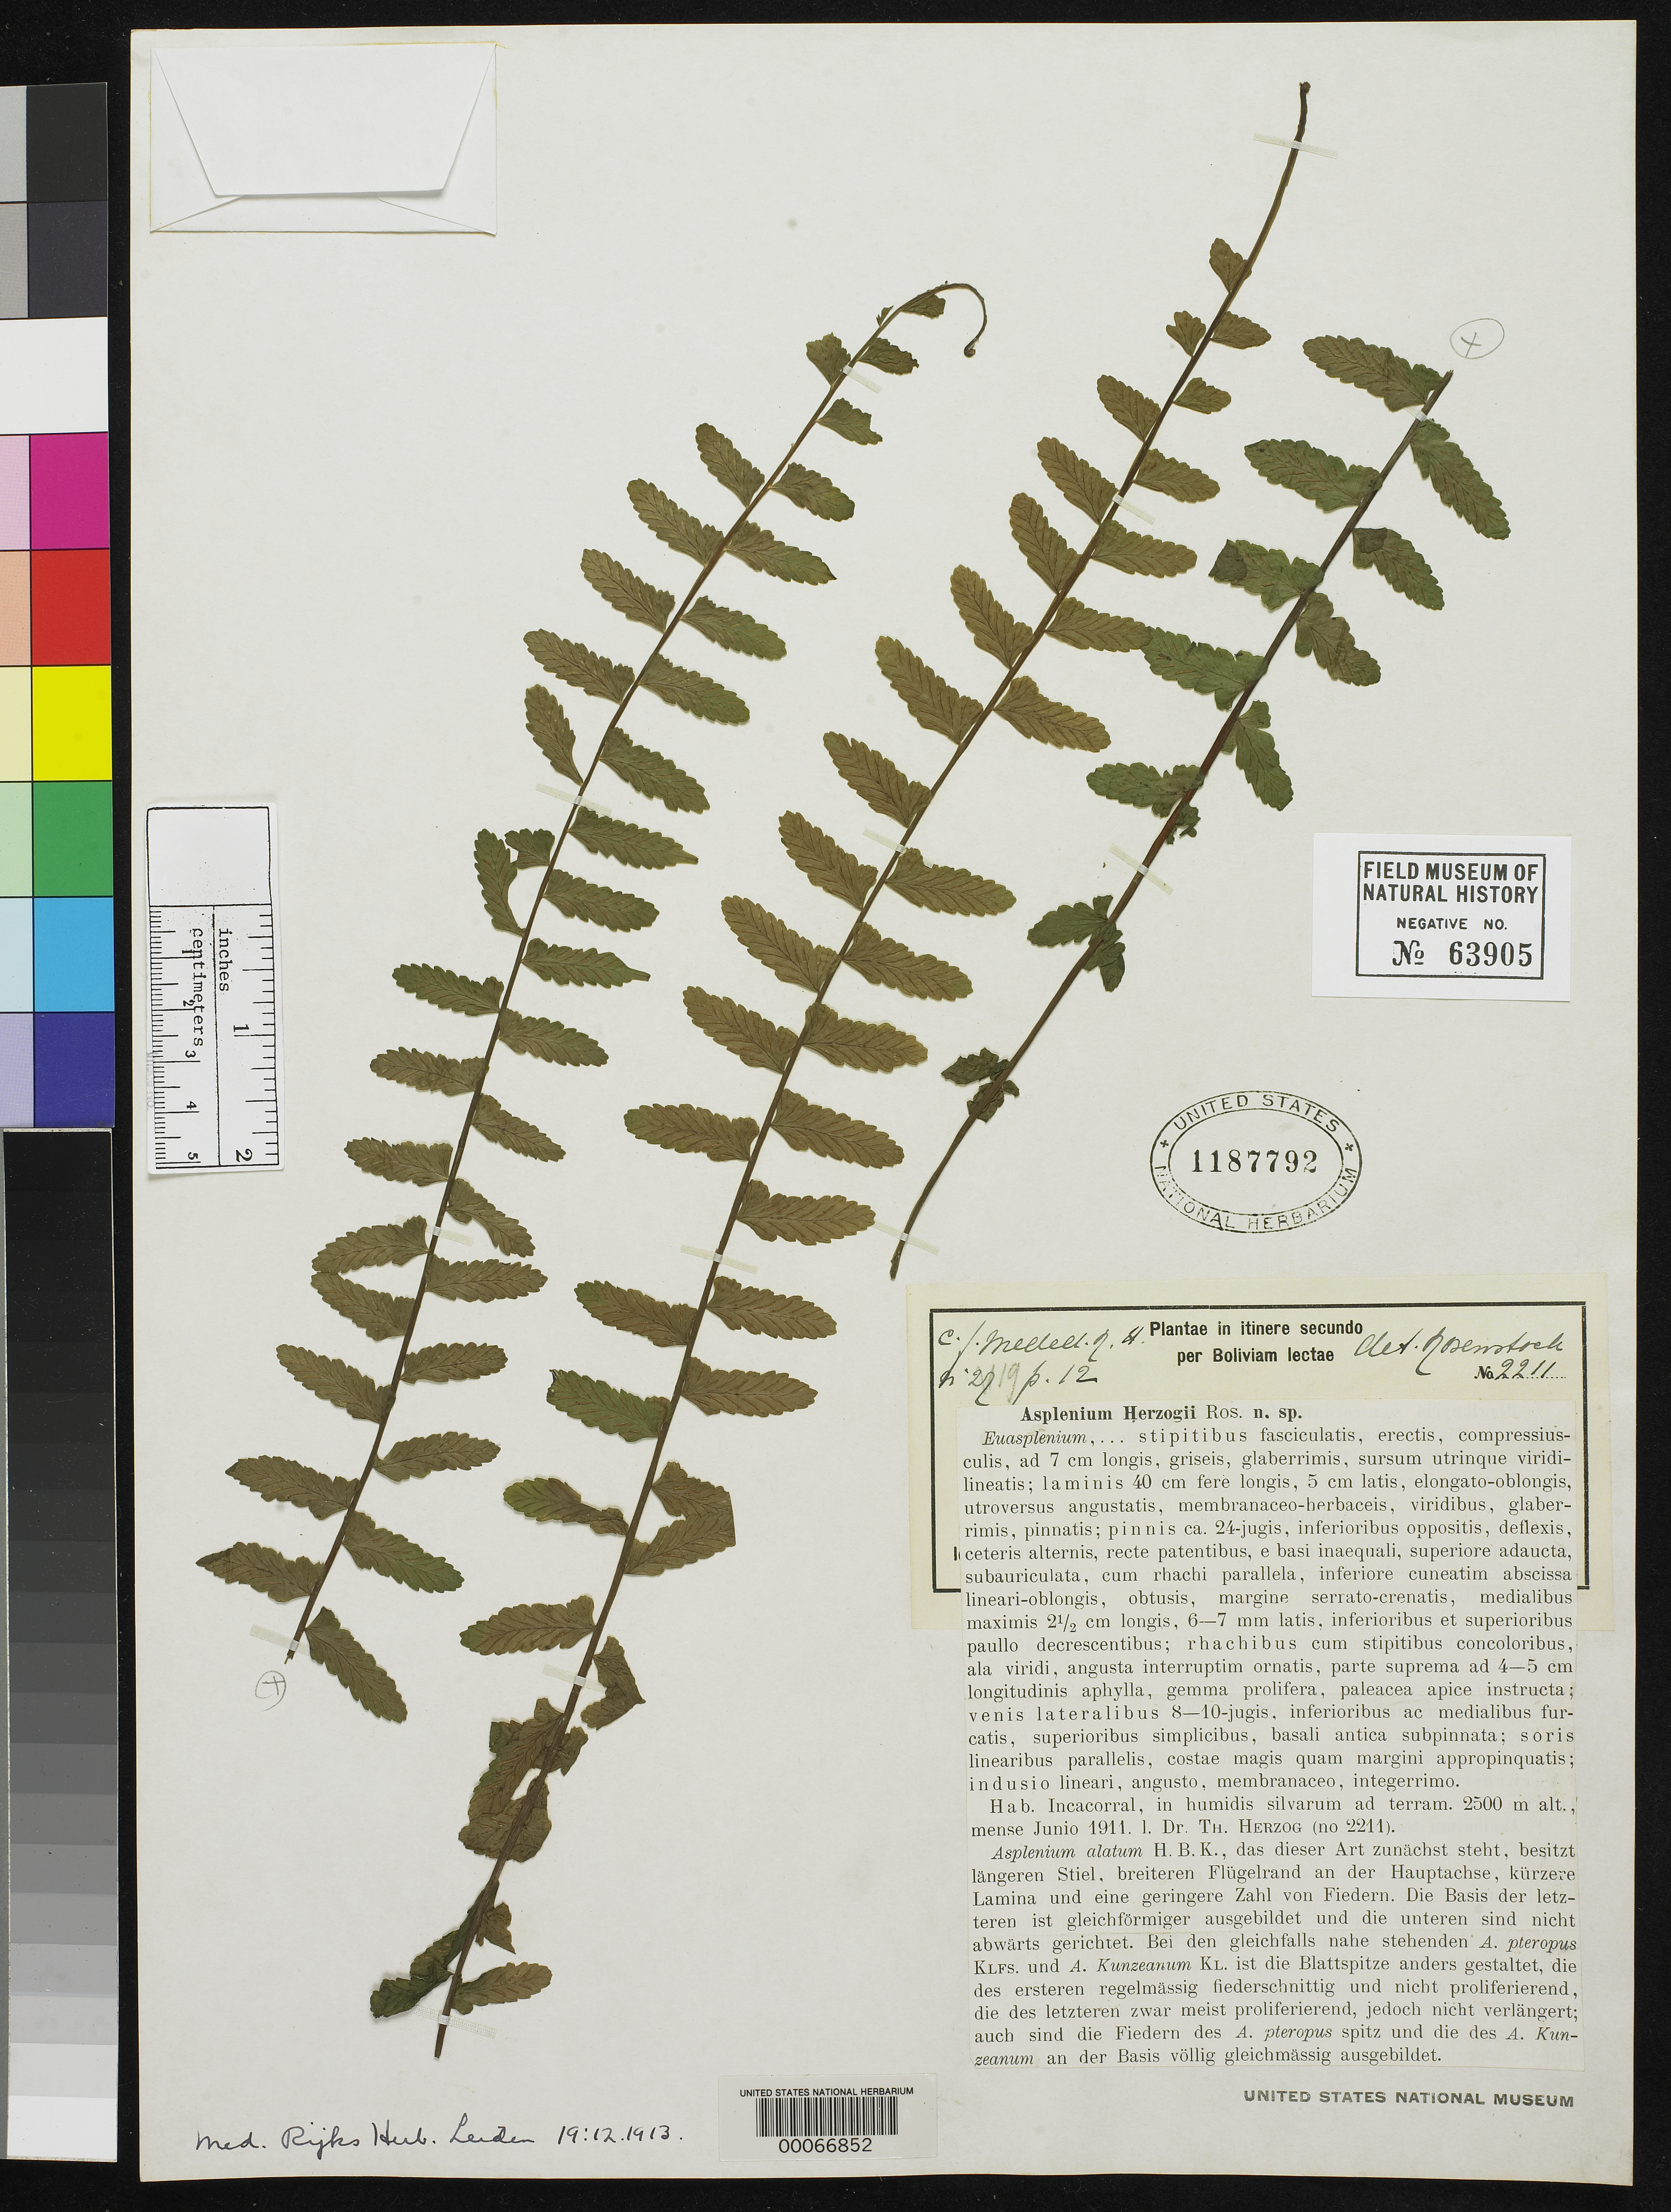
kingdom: Plantae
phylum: Tracheophyta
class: Polypodiopsida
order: Polypodiales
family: Aspleniaceae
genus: Asplenium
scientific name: Asplenium herzogii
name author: Rosenst.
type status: Isotype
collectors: T. K. J. Herzog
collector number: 2211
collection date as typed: Jun 1911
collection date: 1911-06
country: Bolivia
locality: Incacorral.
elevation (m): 2500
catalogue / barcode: US 1187792